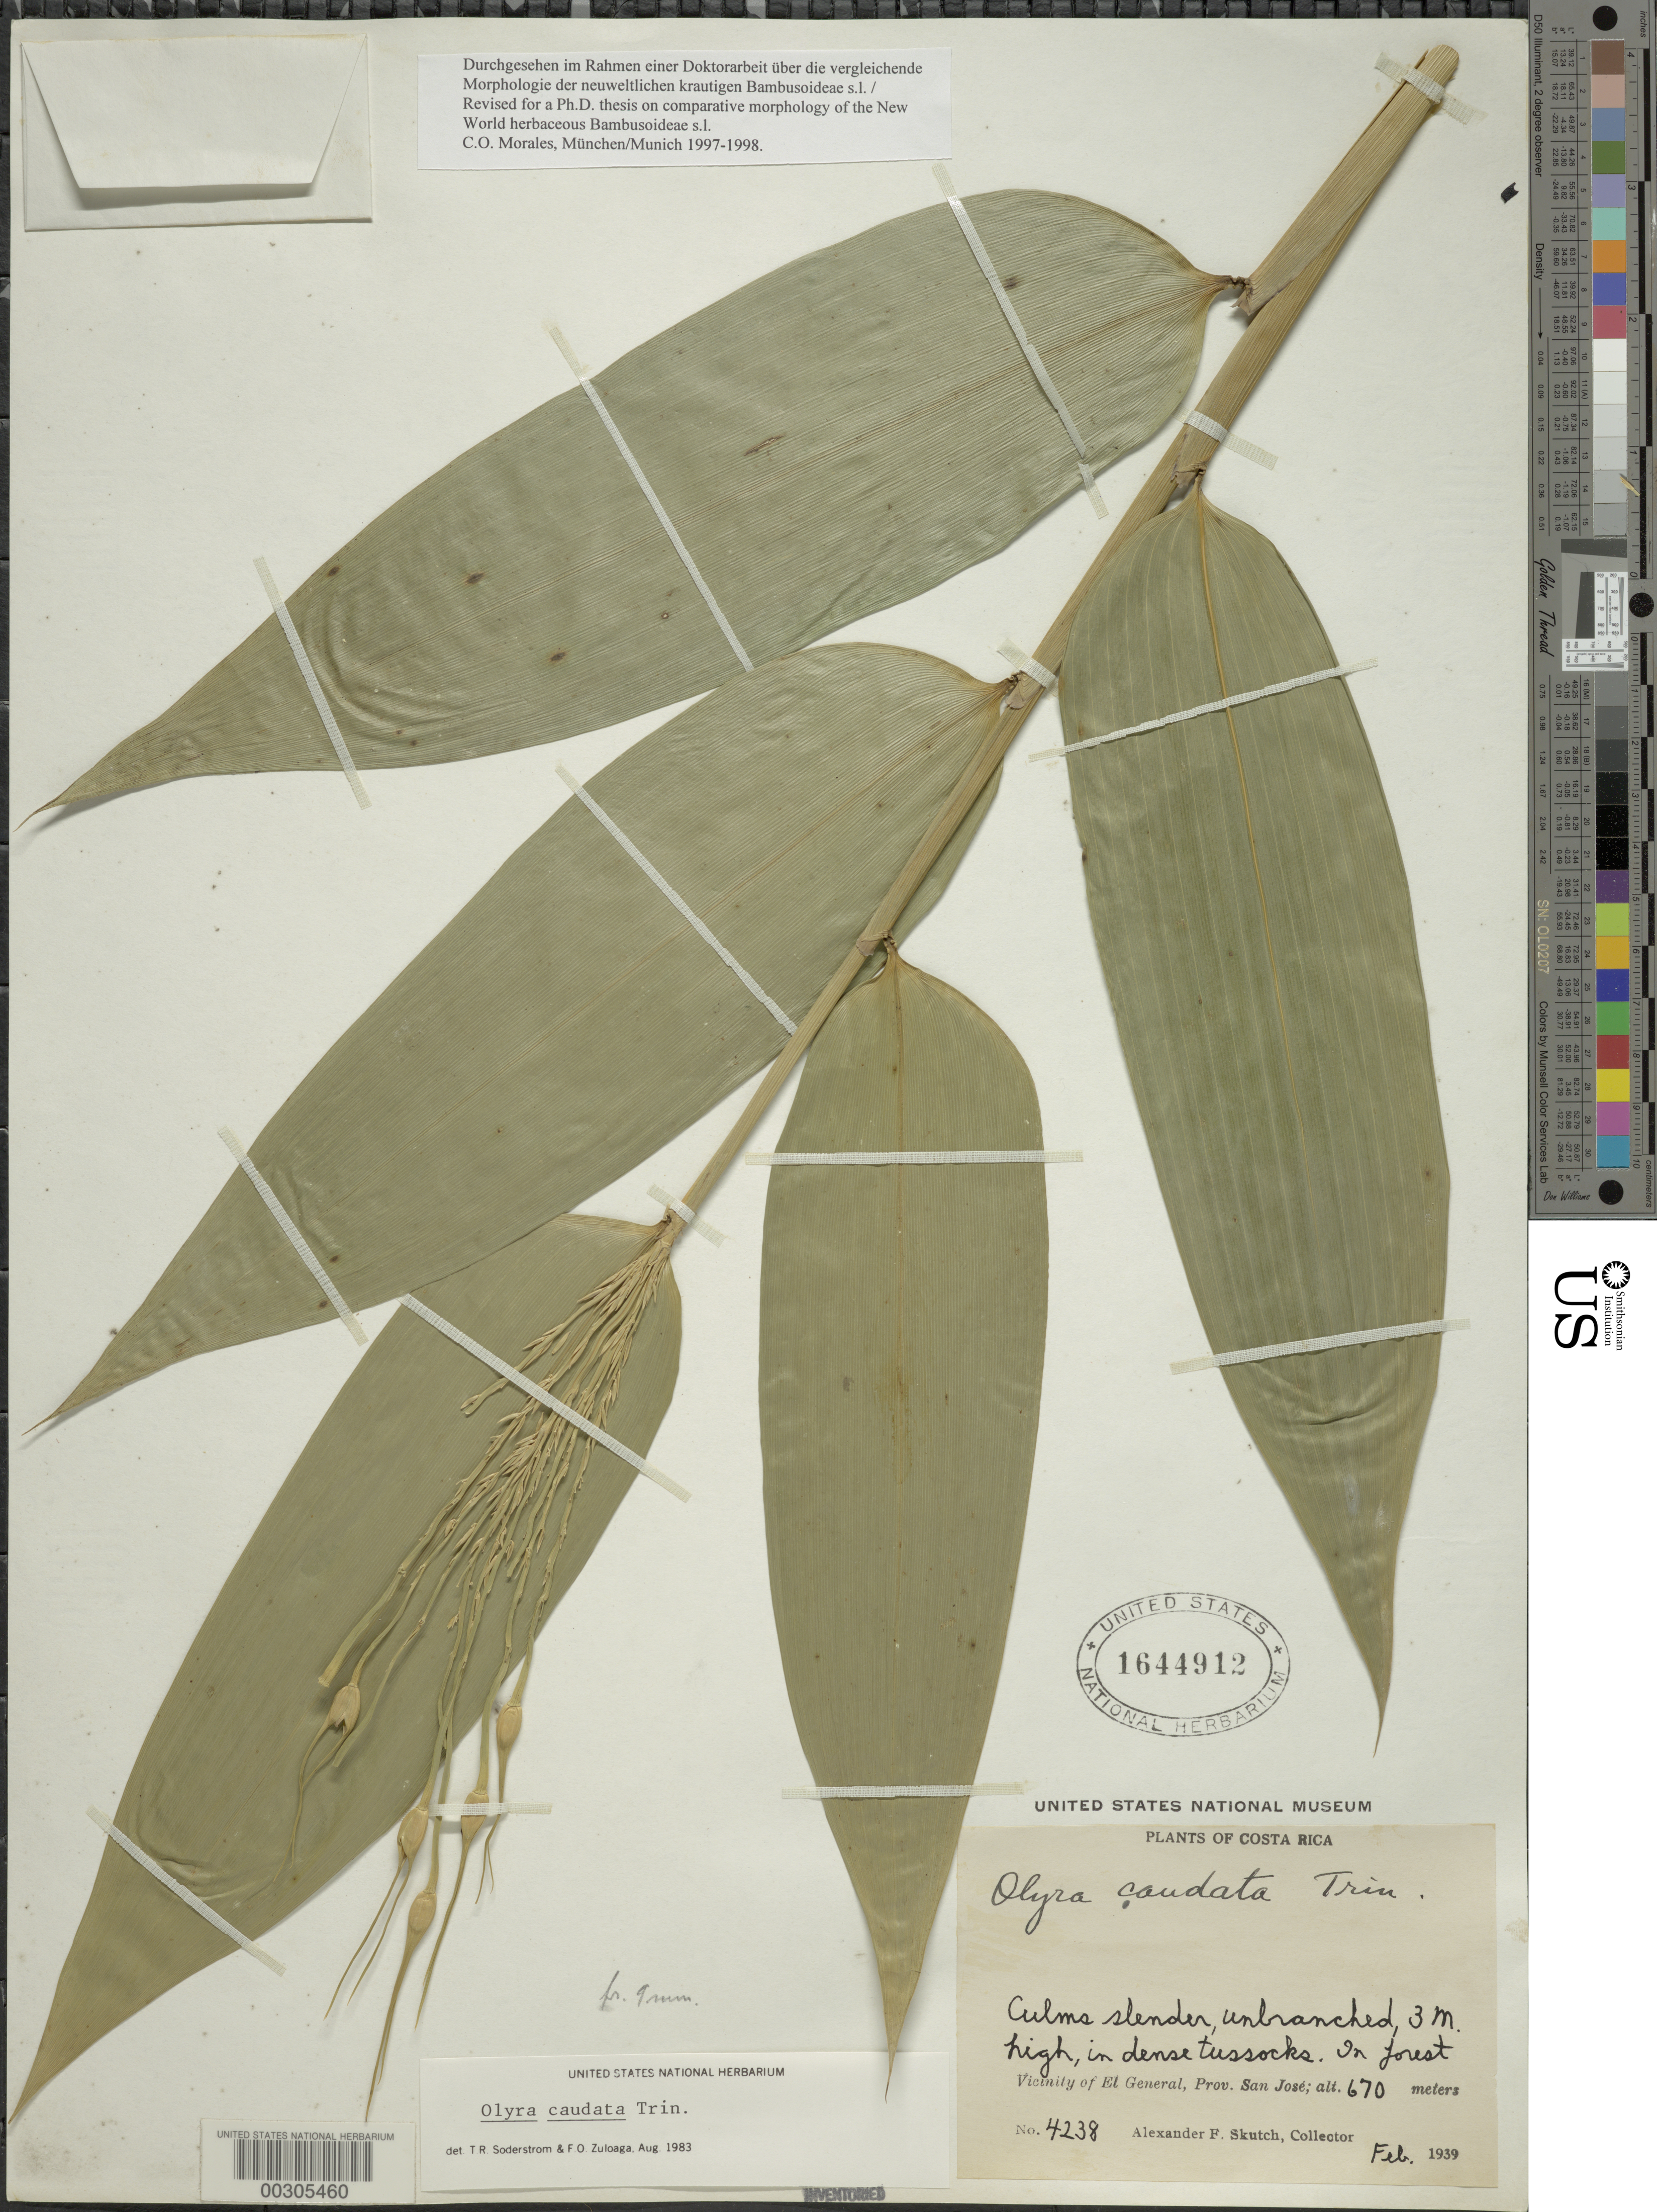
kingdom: Plantae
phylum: Tracheophyta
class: Liliopsida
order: Poales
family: Poaceae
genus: Olyra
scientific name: Olyra caudata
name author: Trin.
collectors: A. F. Skutch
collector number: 4238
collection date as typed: Feb 1939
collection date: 1939-02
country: Costa Rica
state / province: San José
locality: El General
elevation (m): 670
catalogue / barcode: US 1644912